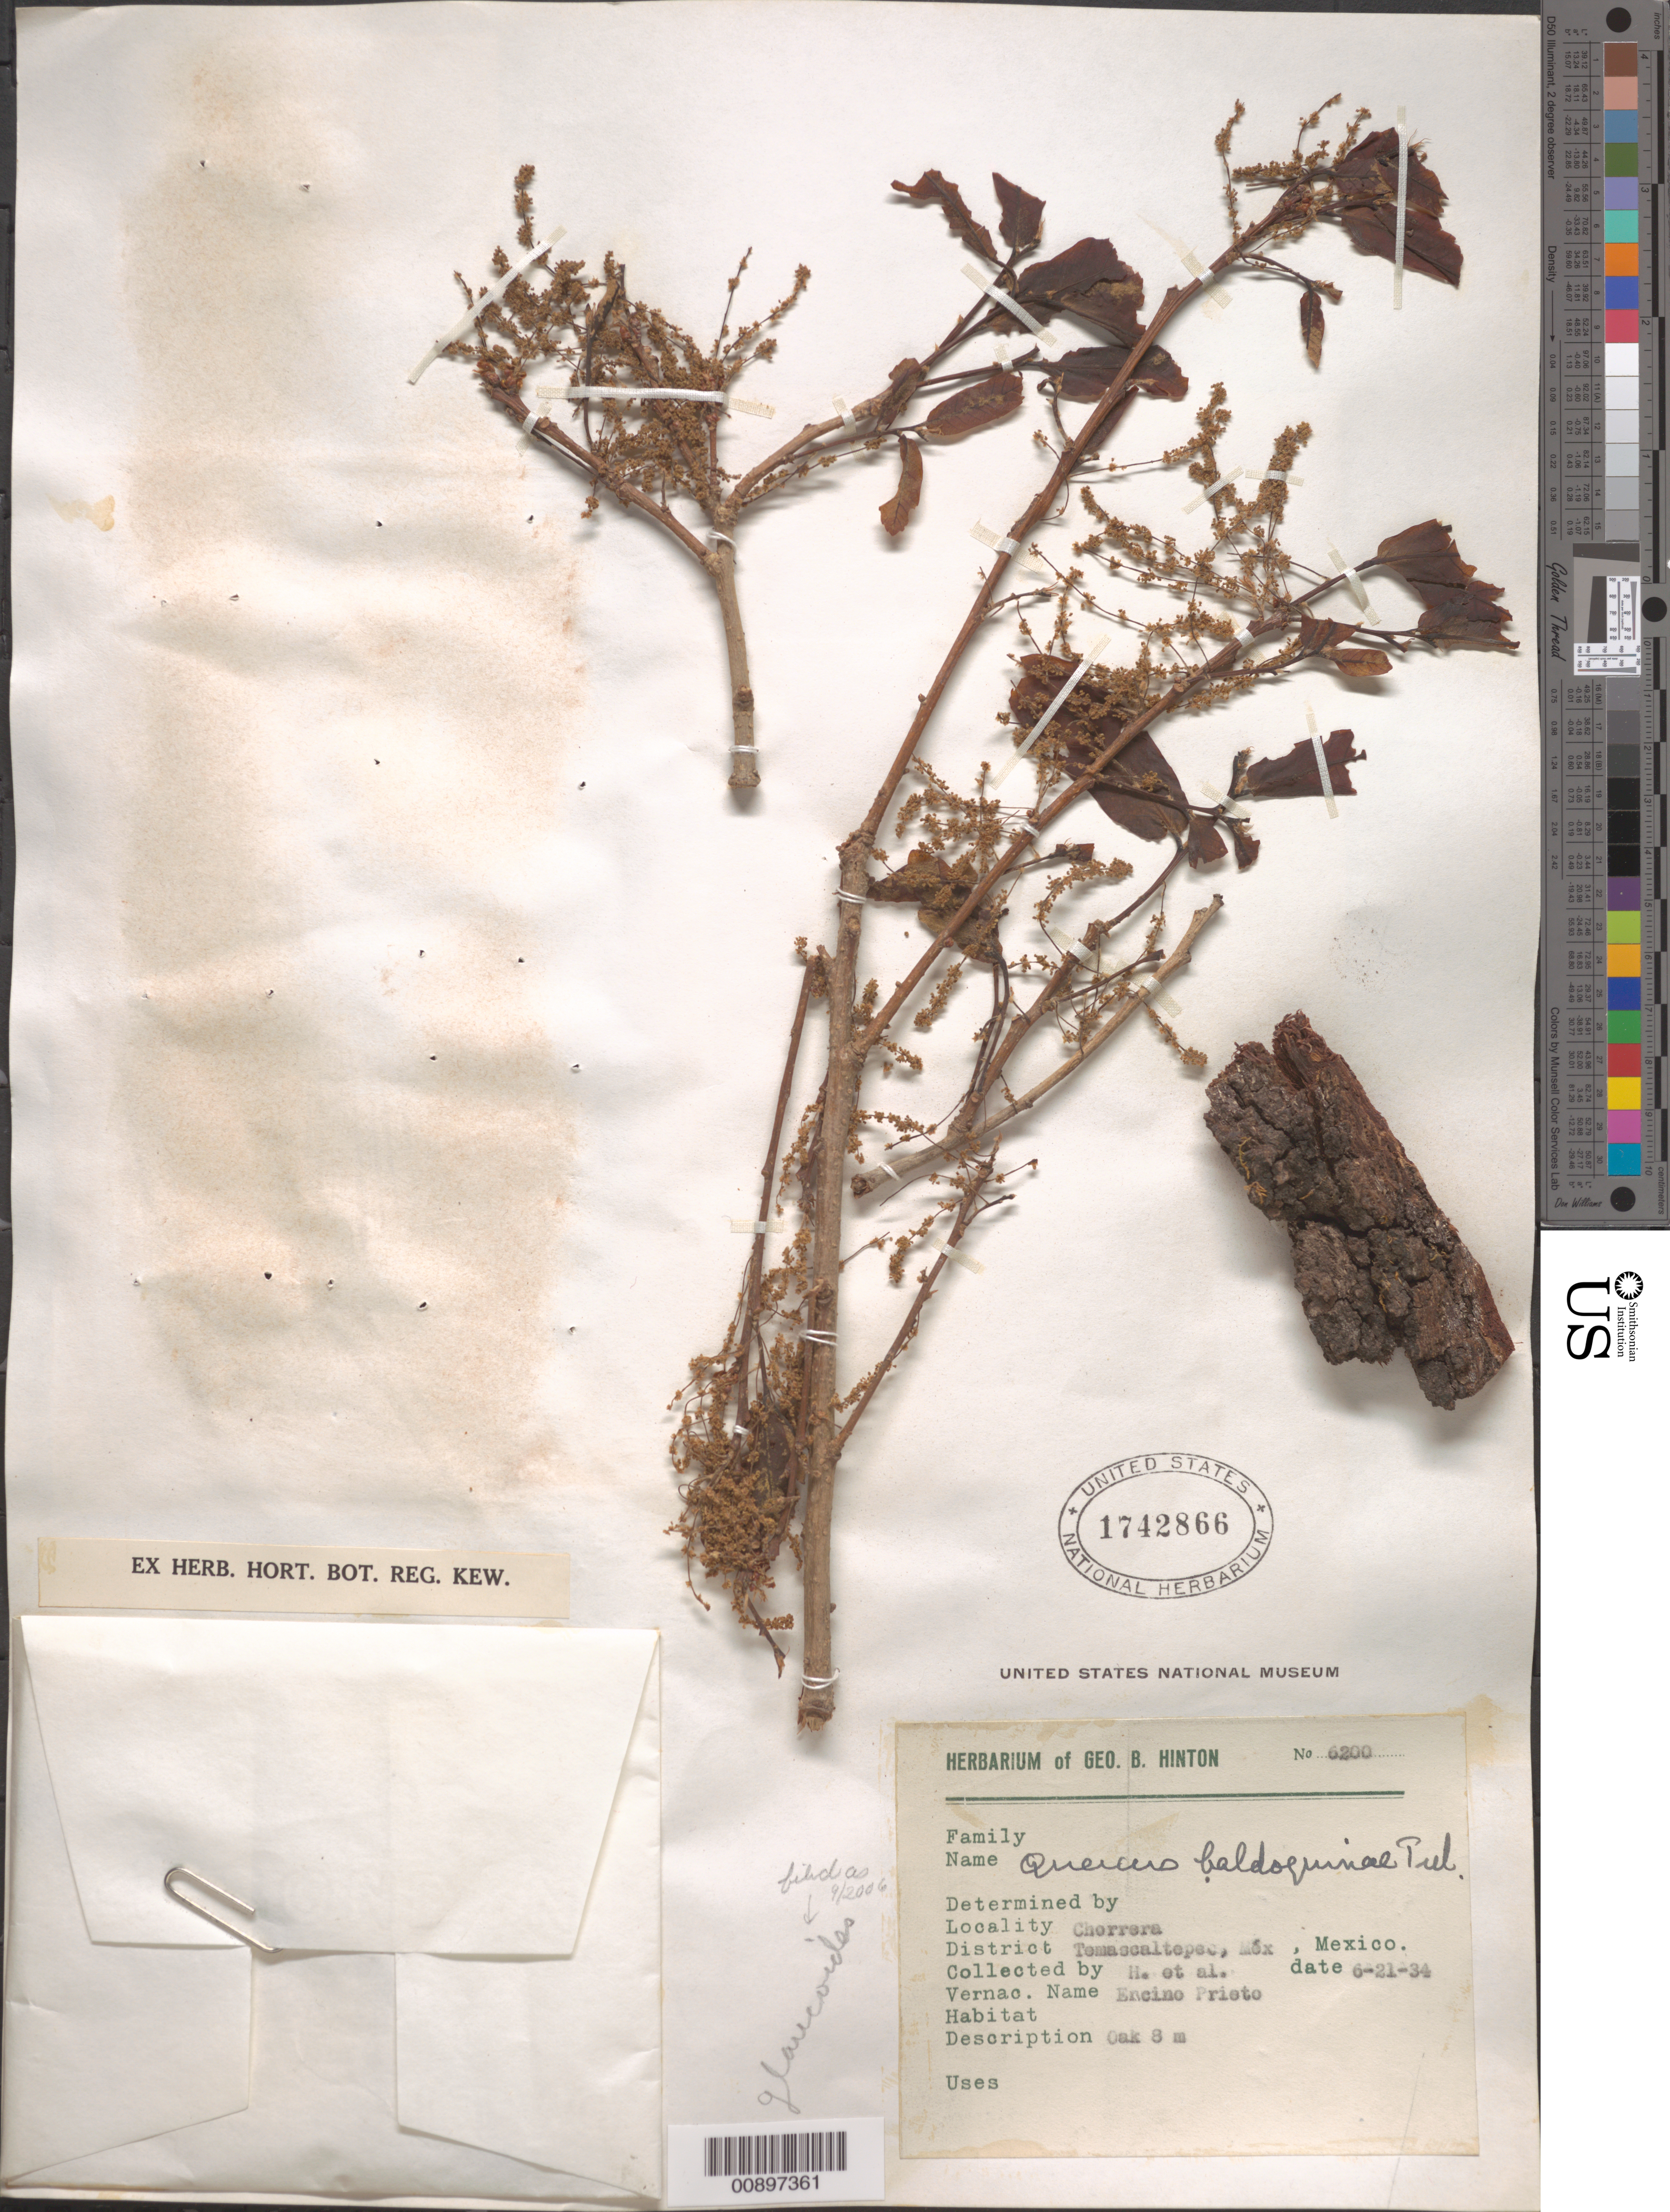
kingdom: Plantae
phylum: Tracheophyta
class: Magnoliopsida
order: Fagales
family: Fagaceae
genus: Quercus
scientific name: Quercus glaucoides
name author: M. Martens & Galeotti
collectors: G. B. Hinton & et al.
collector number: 6200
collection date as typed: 21 Jun 1934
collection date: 1934-06-21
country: Mexico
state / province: México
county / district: Temascaltepec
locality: Chorrera, District of Temascaltepec, State of Mexico.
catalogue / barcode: US 1742866